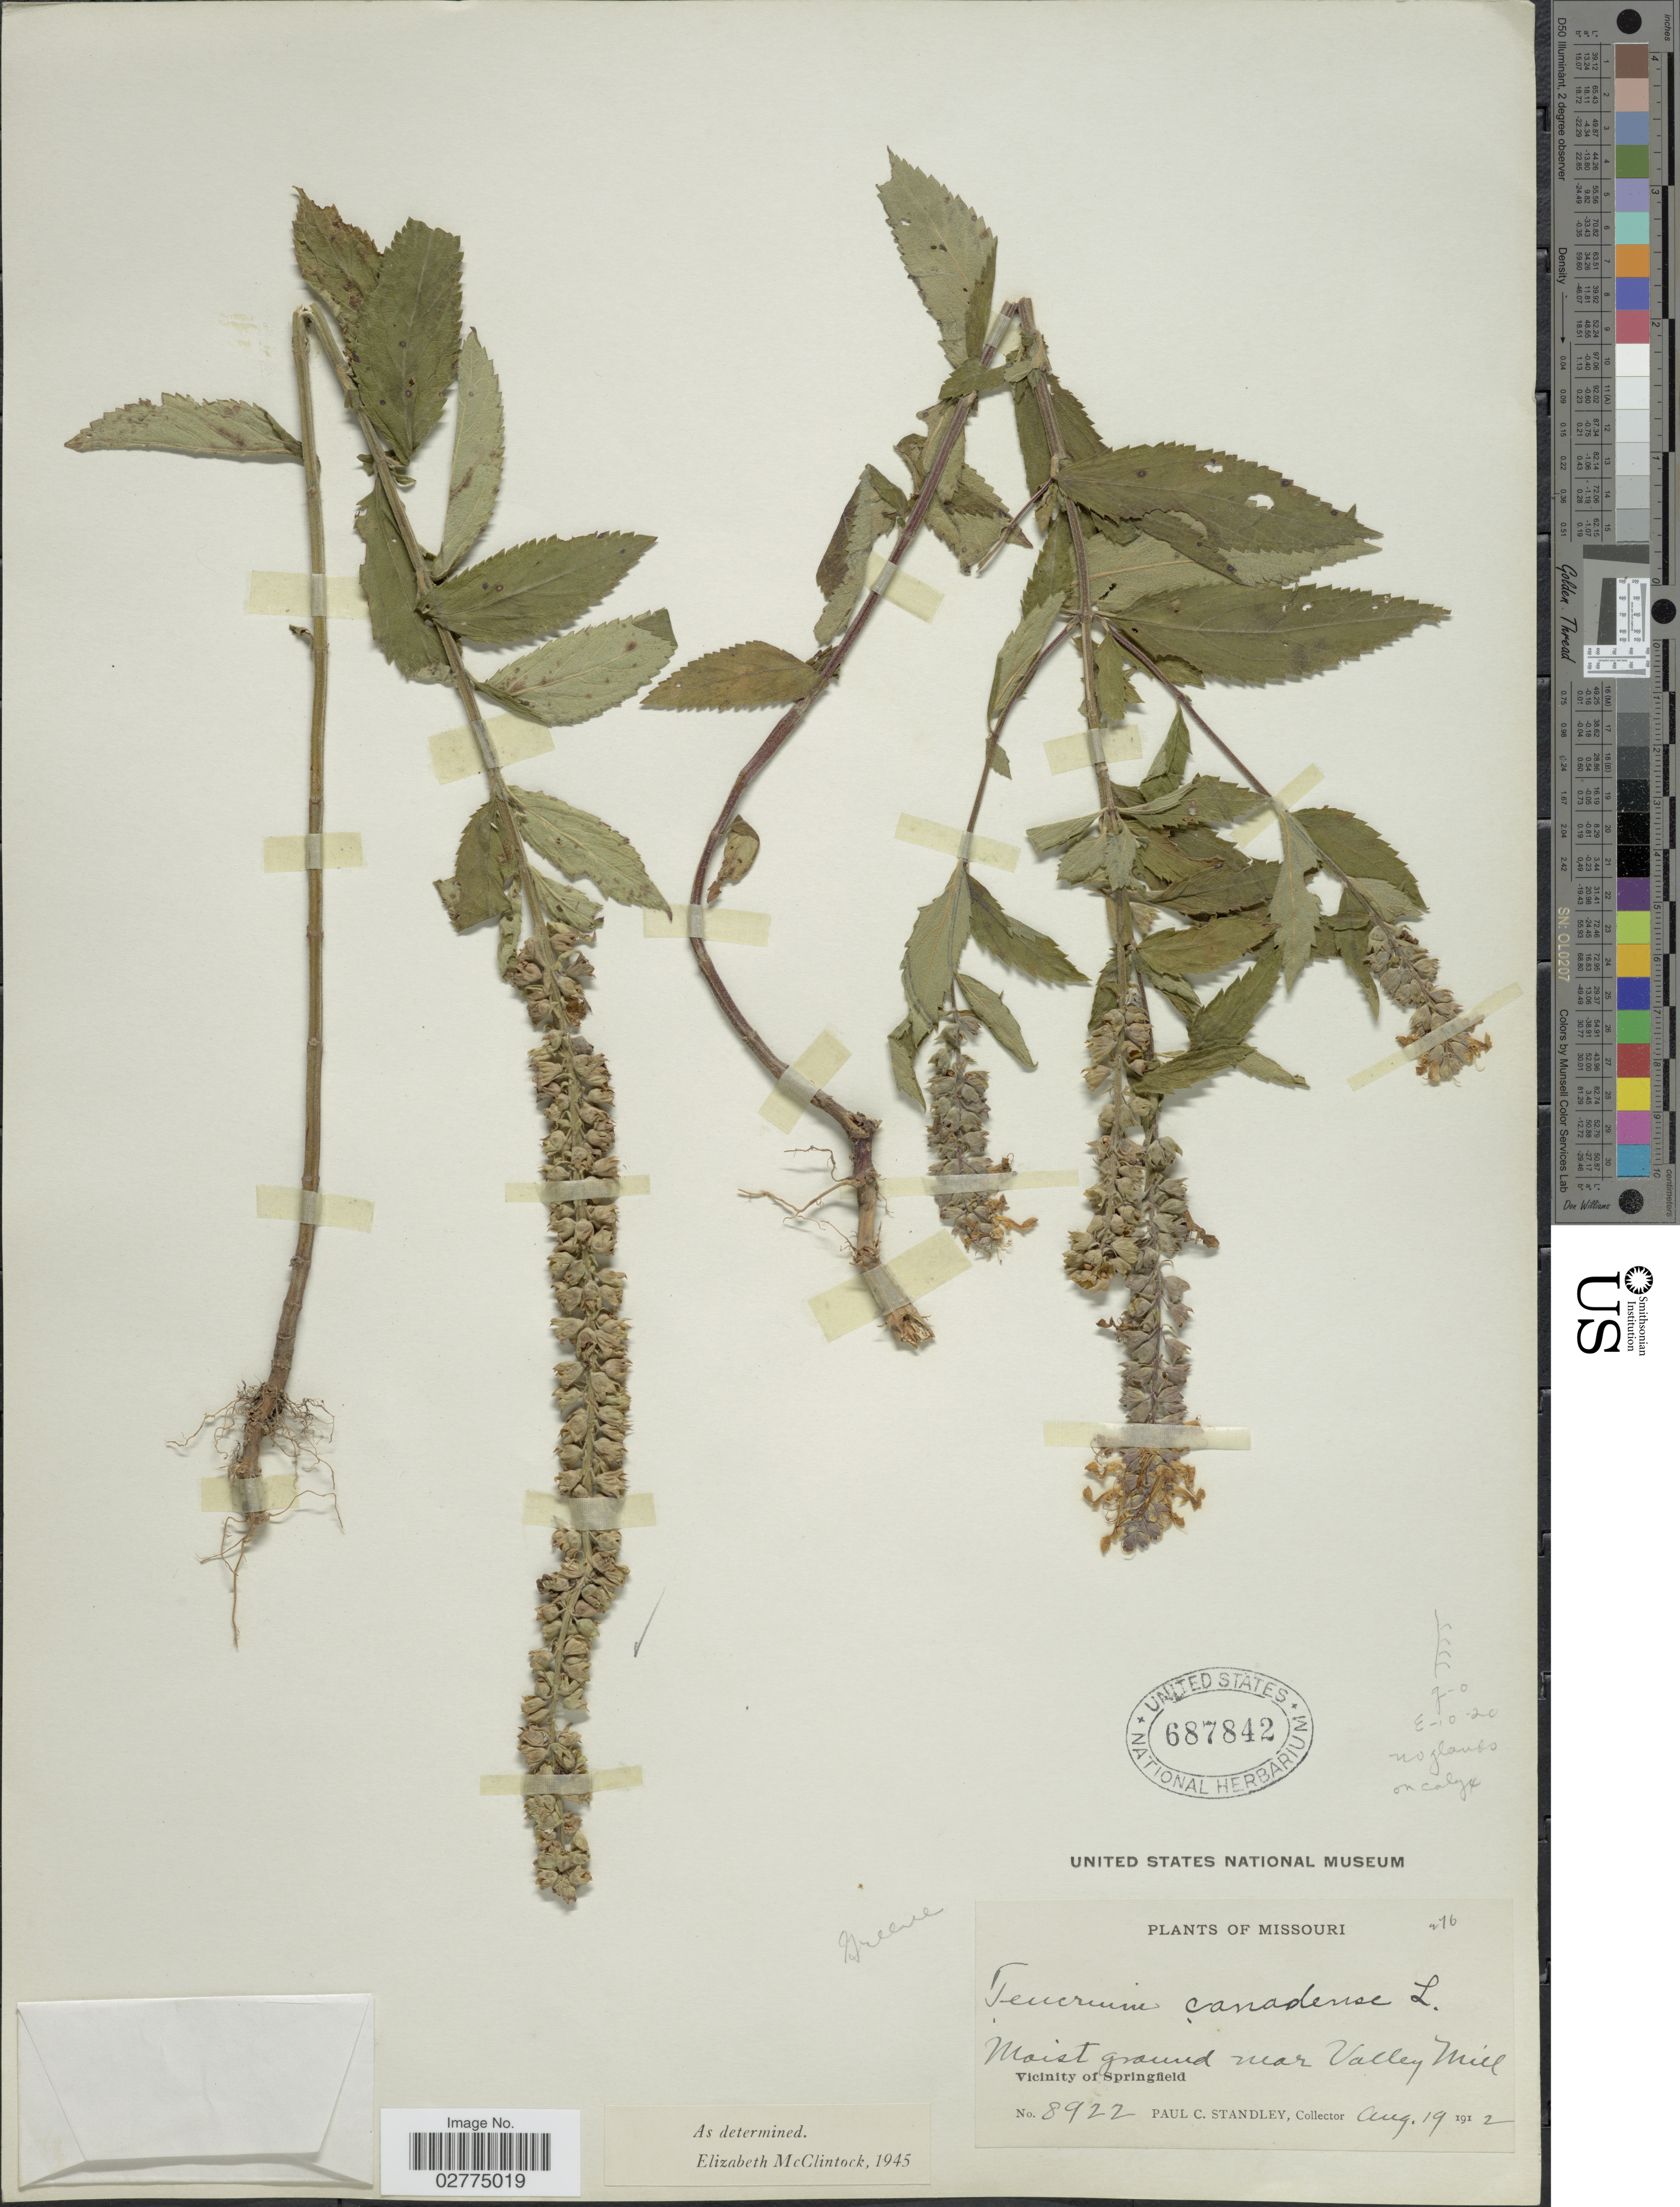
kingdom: Plantae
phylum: Tracheophyta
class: Magnoliopsida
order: Lamiales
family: Lamiaceae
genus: Teucrium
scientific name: Teucrium canadense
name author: L.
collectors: P. C. Standley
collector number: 8922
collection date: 1912-08-19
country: United States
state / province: Missouri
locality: Moist ground near Valley Mill. Vicinity of Springfield.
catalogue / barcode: US 687842